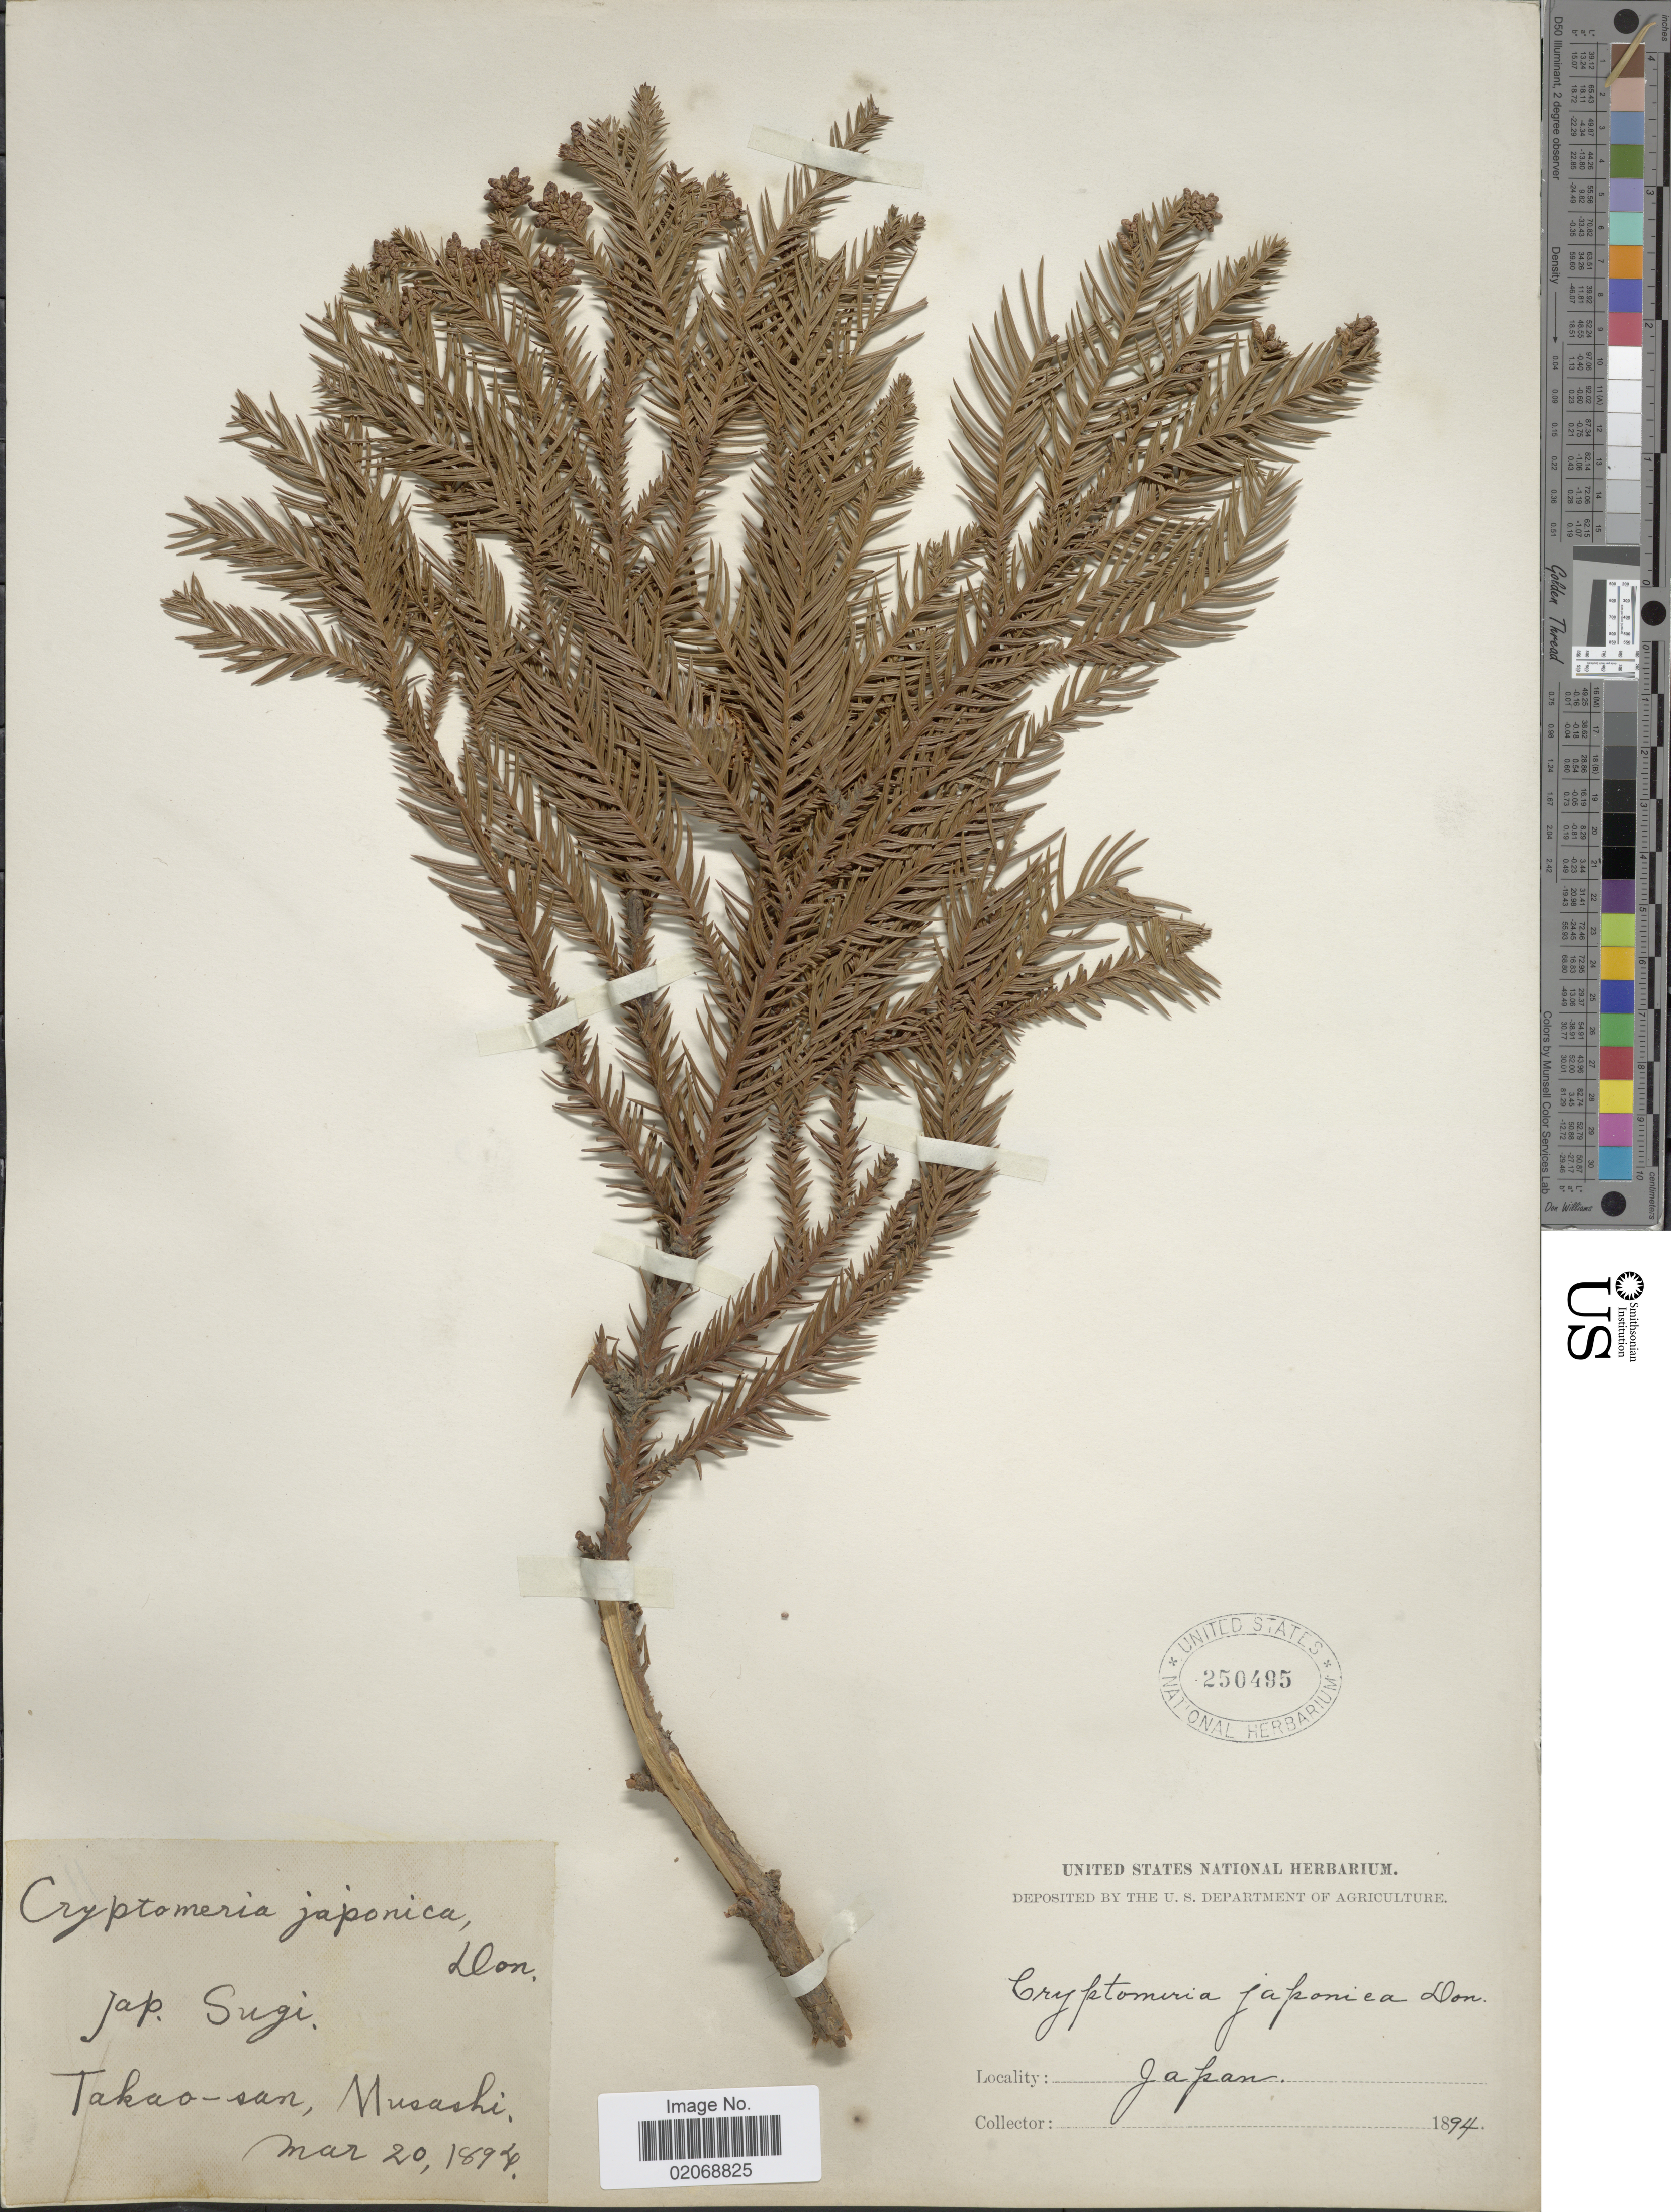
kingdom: Plantae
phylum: Tracheophyta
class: Pinopsida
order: Pinales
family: Cupressaceae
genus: Cryptomeria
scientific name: Cryptomeria japonica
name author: (Thunb. ex L. f.) D. Don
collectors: ex herb. United States National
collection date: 1894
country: Japan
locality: Takao-san, Musashi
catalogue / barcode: US 250495